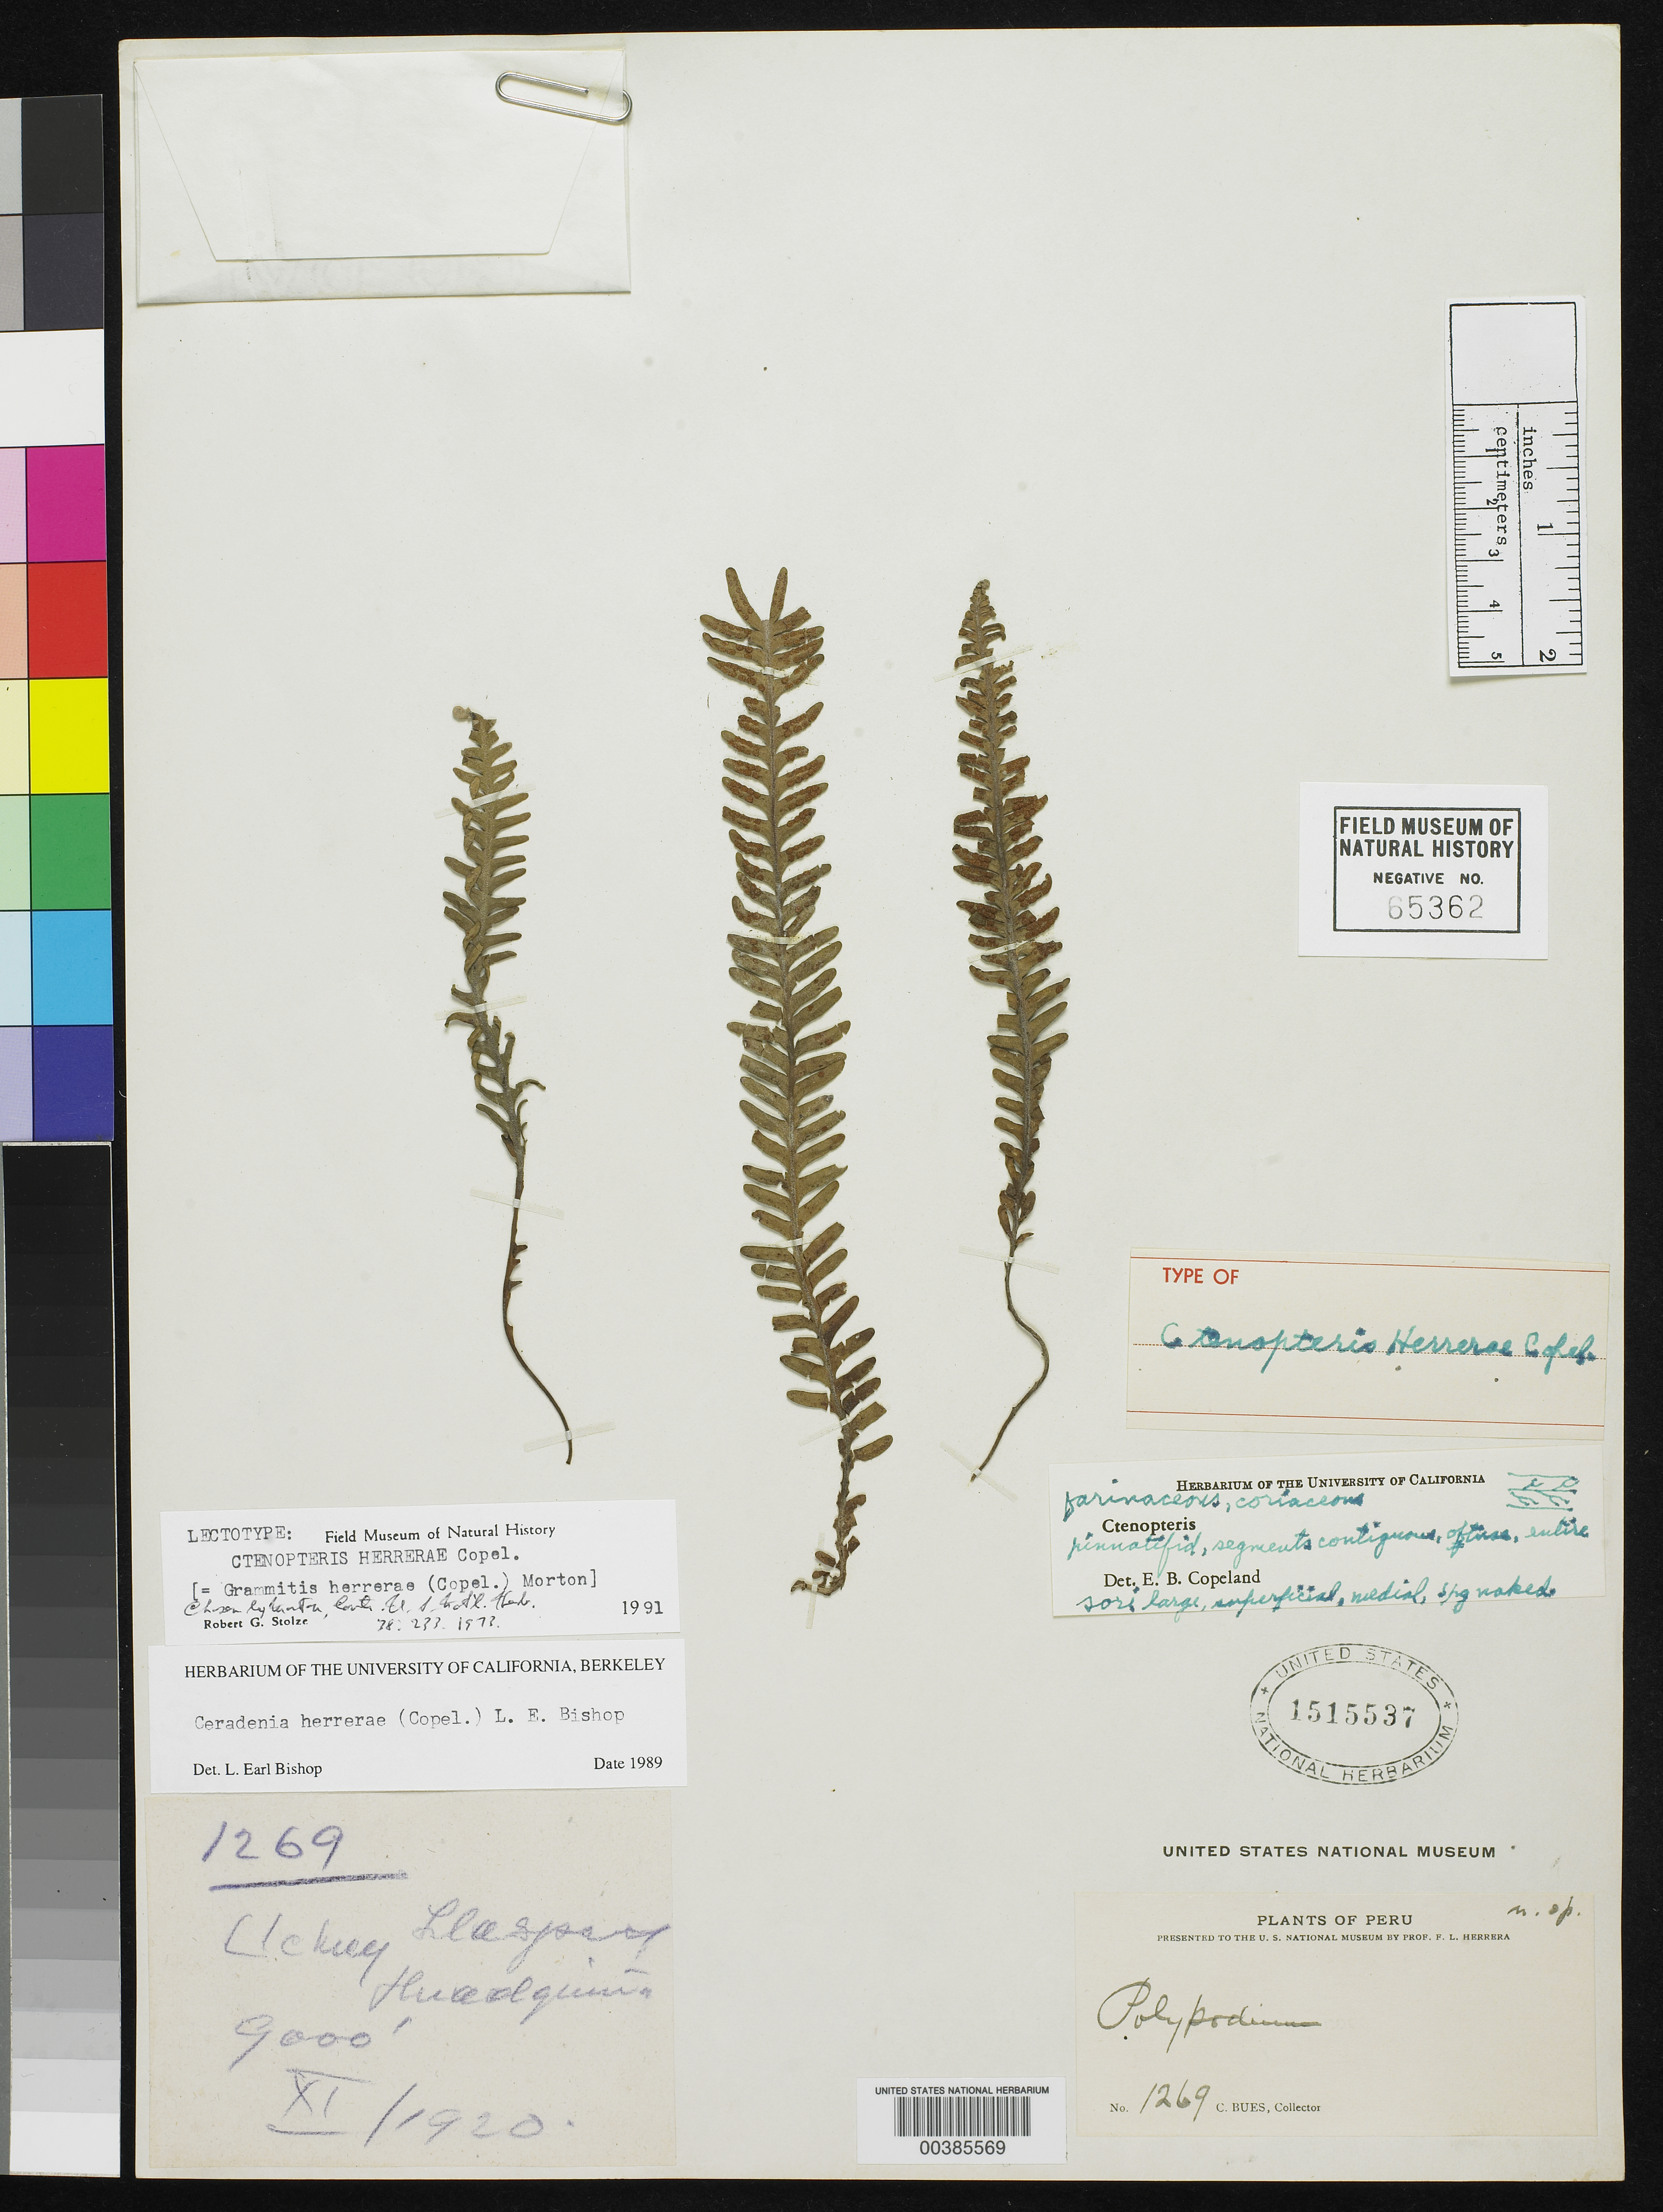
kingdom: Plantae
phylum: Tracheophyta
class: Polypodiopsida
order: Polypodiales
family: Polypodiaceae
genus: Ctenopteris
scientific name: Ctenopteris herrerae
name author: Copel.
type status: Lectotype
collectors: C. Bues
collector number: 1269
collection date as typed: Nov 1920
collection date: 1920-11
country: Peru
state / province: San Martín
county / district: Mariscal Cáceres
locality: Rio Huallaga, margen Derecha del; Balsa Probana; dtto. Tocache Nuevo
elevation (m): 2743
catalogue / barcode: US 1515537